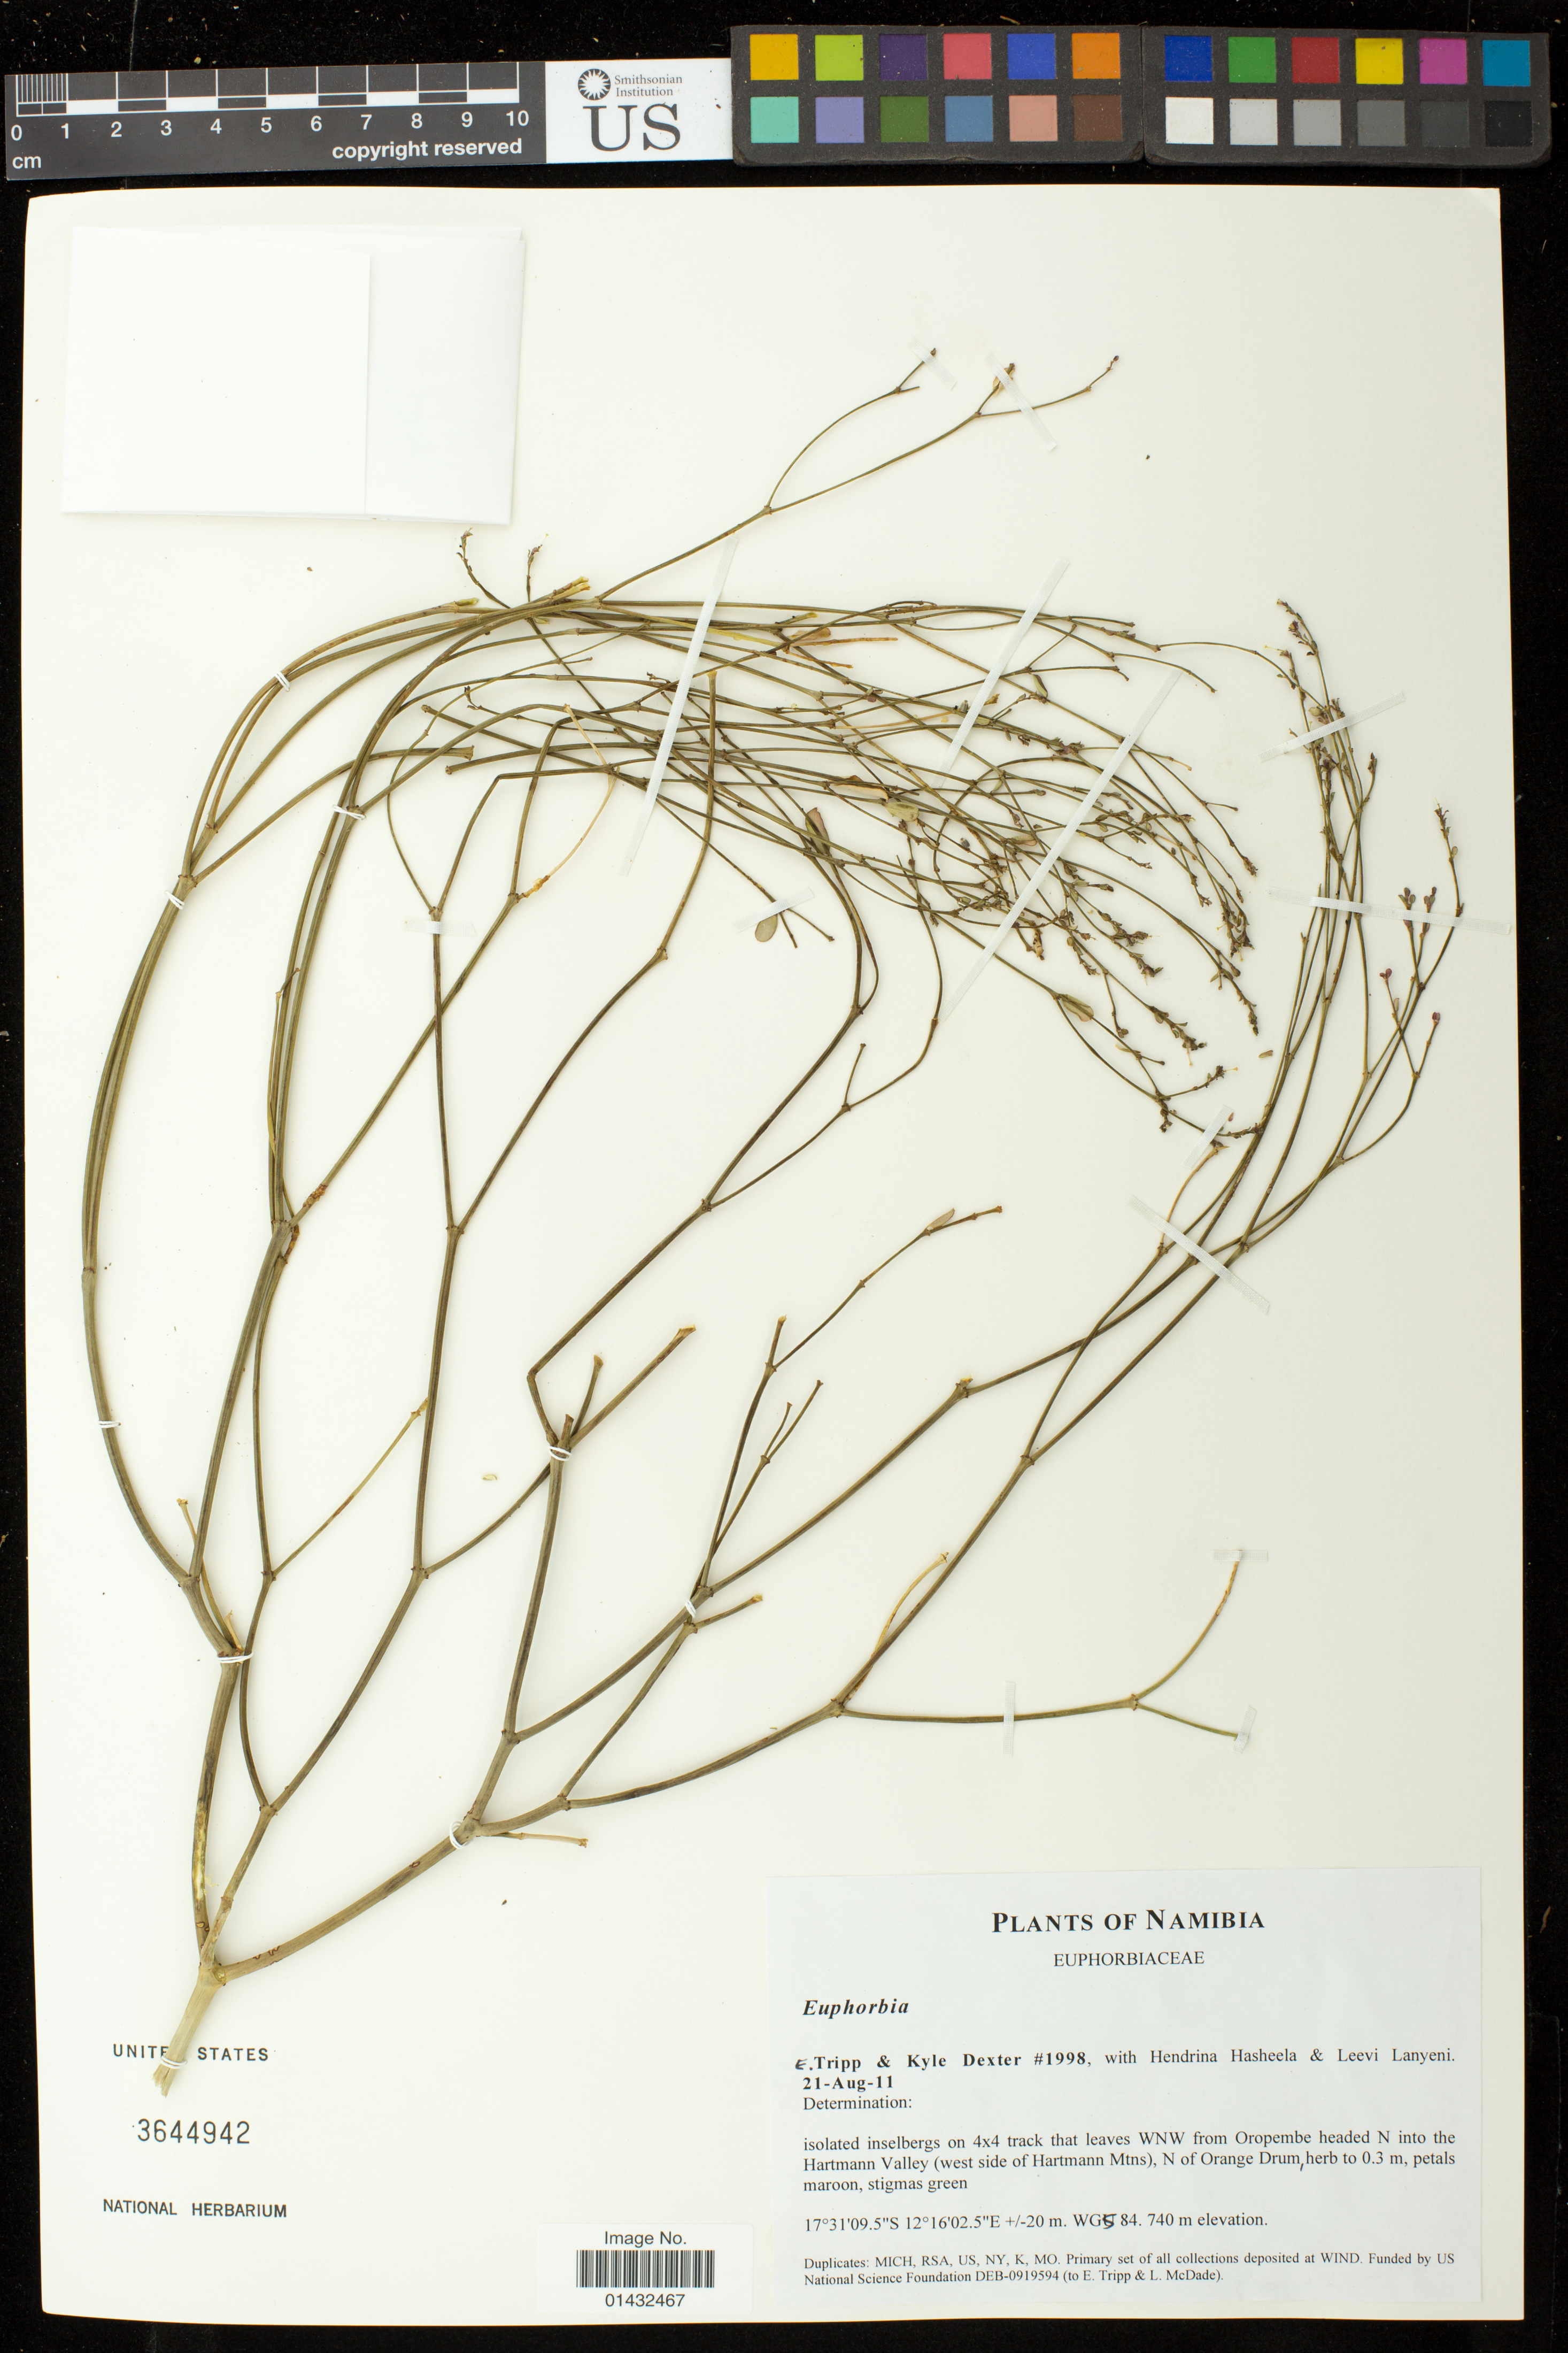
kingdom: Plantae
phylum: Tracheophyta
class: Magnoliopsida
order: Malpighiales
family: Euphorbiaceae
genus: Euphorbia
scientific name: Euphorbia sp.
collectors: E. Tripp, K. Dexter, H. Hasheela & L. Lanyeni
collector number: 1998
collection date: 2011-08-21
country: Namibia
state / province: Kunene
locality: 4 x 4 track that leaves WNW from Oropembe headed N into the Hartmann Valley (west side of Hartmann Mtns), N of Orange Drum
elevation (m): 740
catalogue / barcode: US 3644942